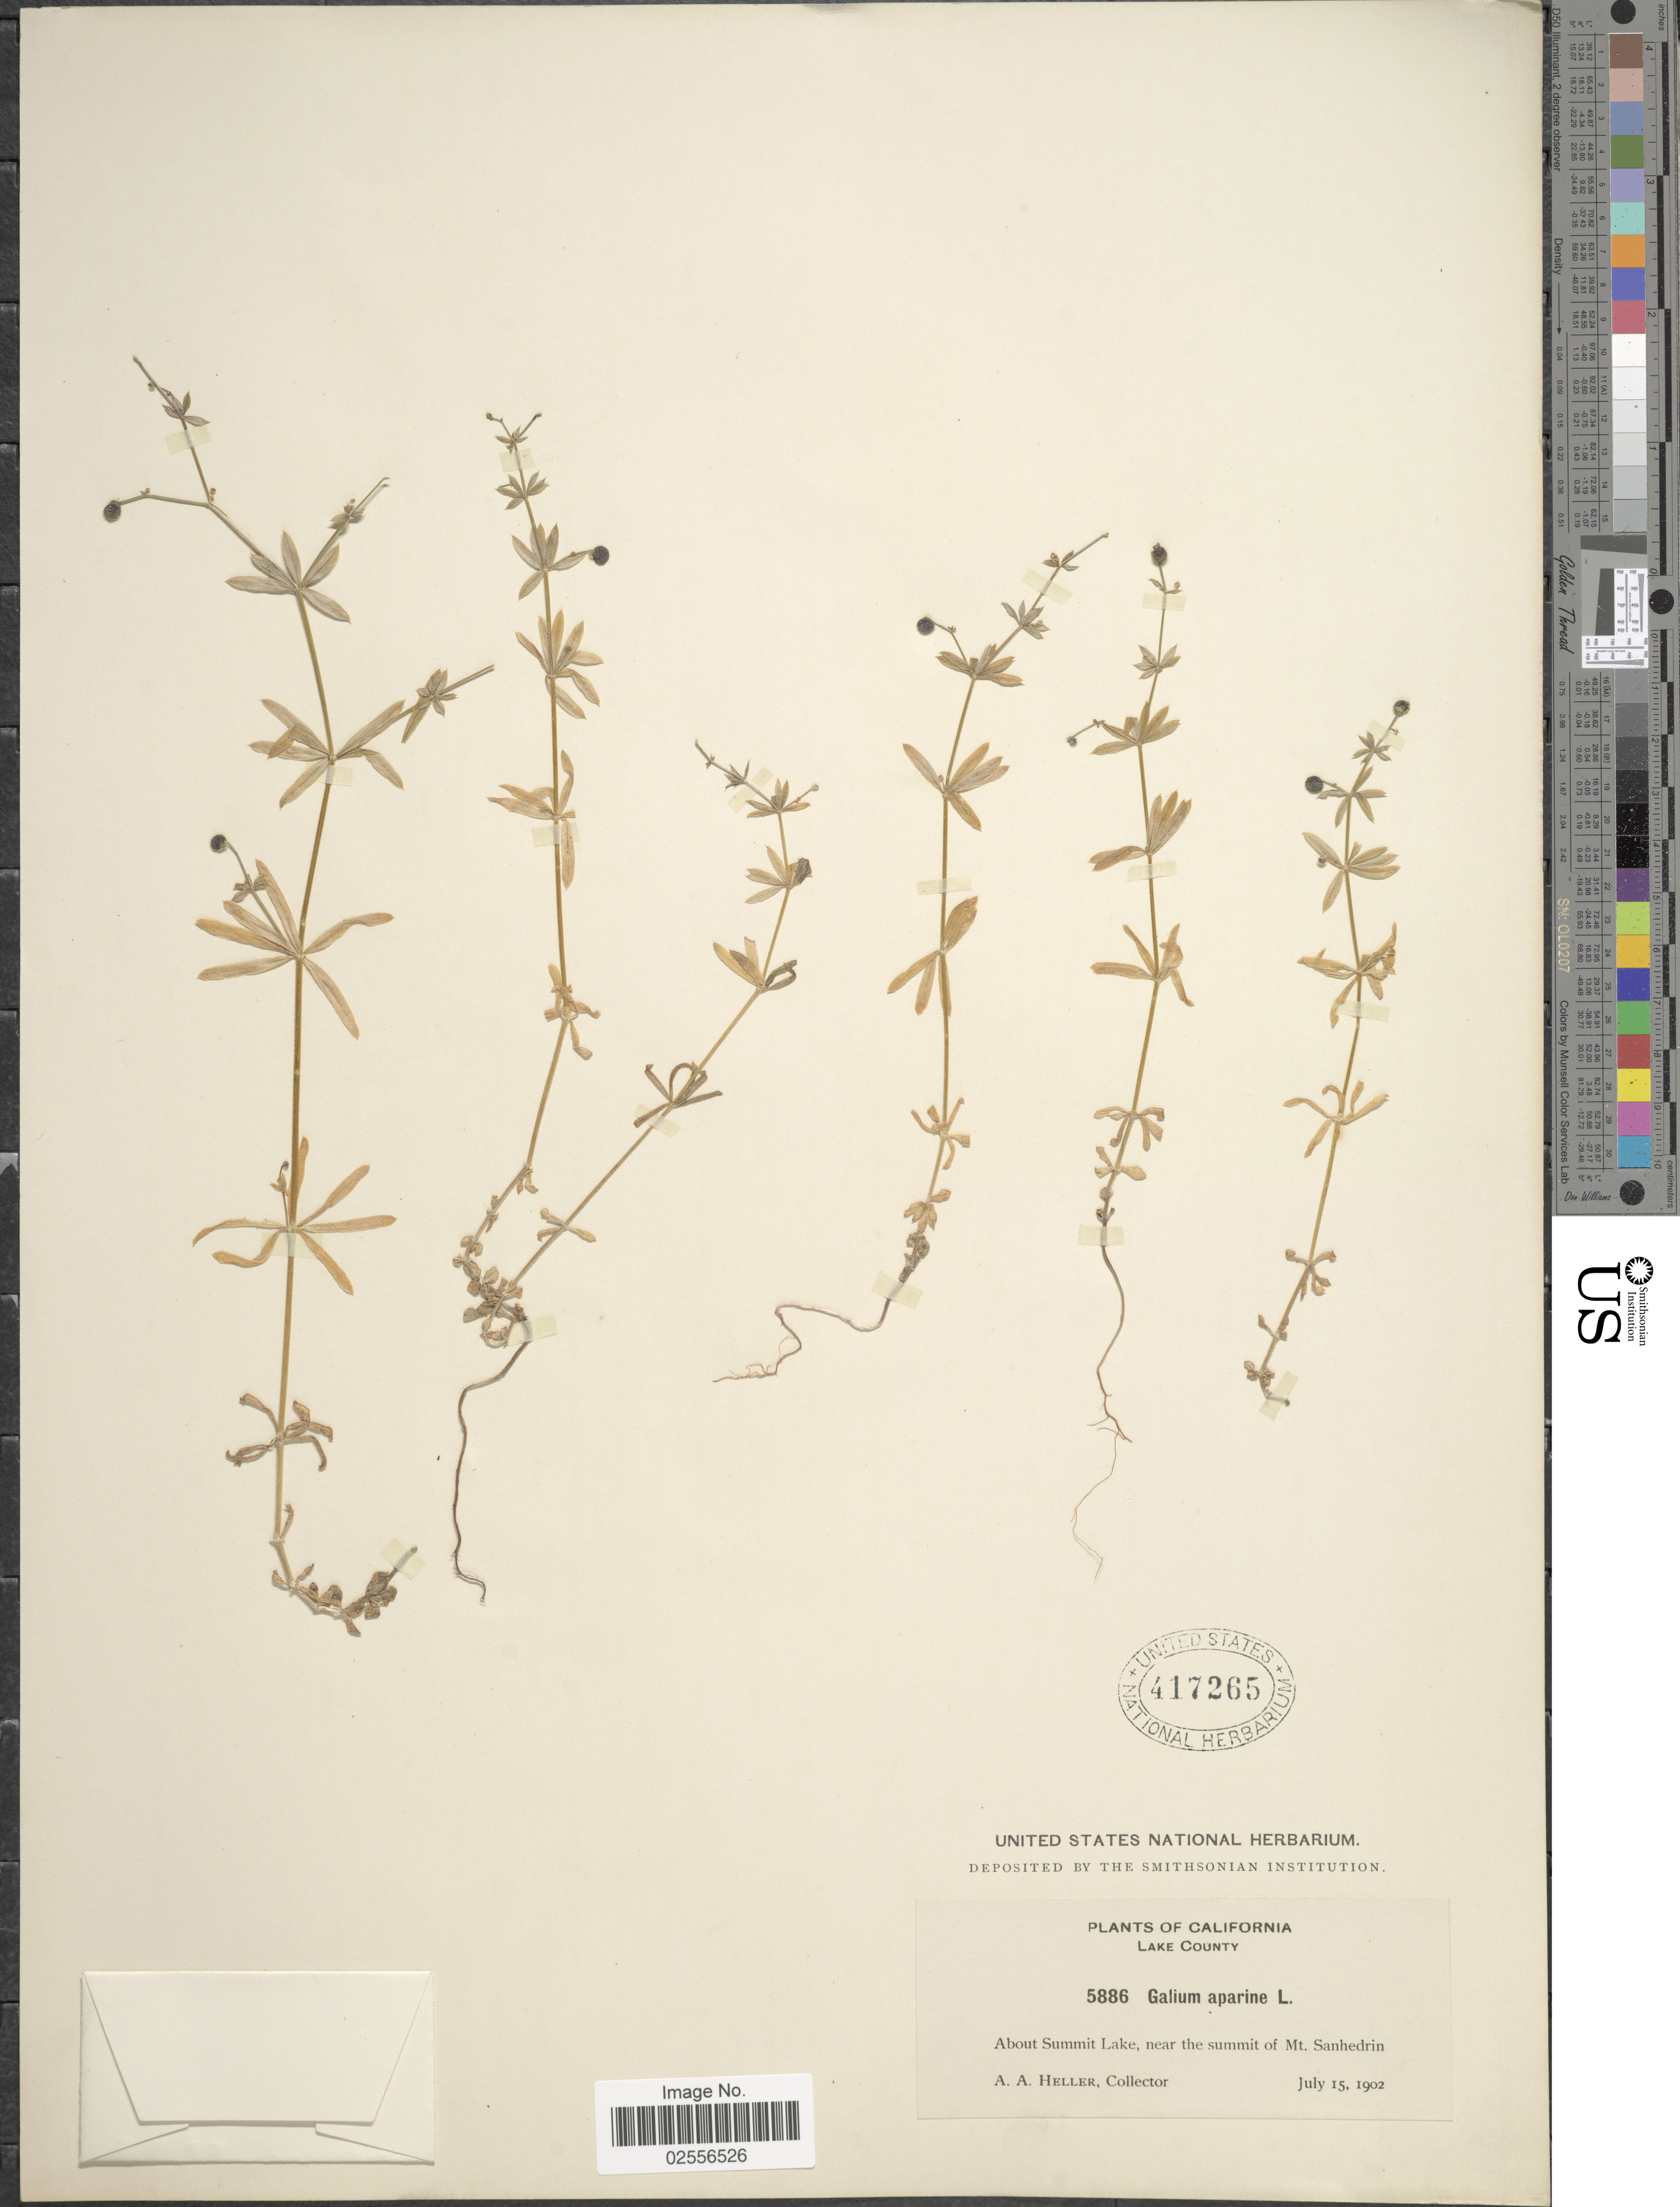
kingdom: Plantae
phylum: Tracheophyta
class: Magnoliopsida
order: Gentianales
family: Rubiaceae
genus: Galium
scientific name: Galium aparine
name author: L.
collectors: A. A. Heller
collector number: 5886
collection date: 1902-07-15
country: United States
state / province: California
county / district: Lake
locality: Lake County, About Summit Lake, near the summit of Mt Sanhedrin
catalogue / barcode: US 417265